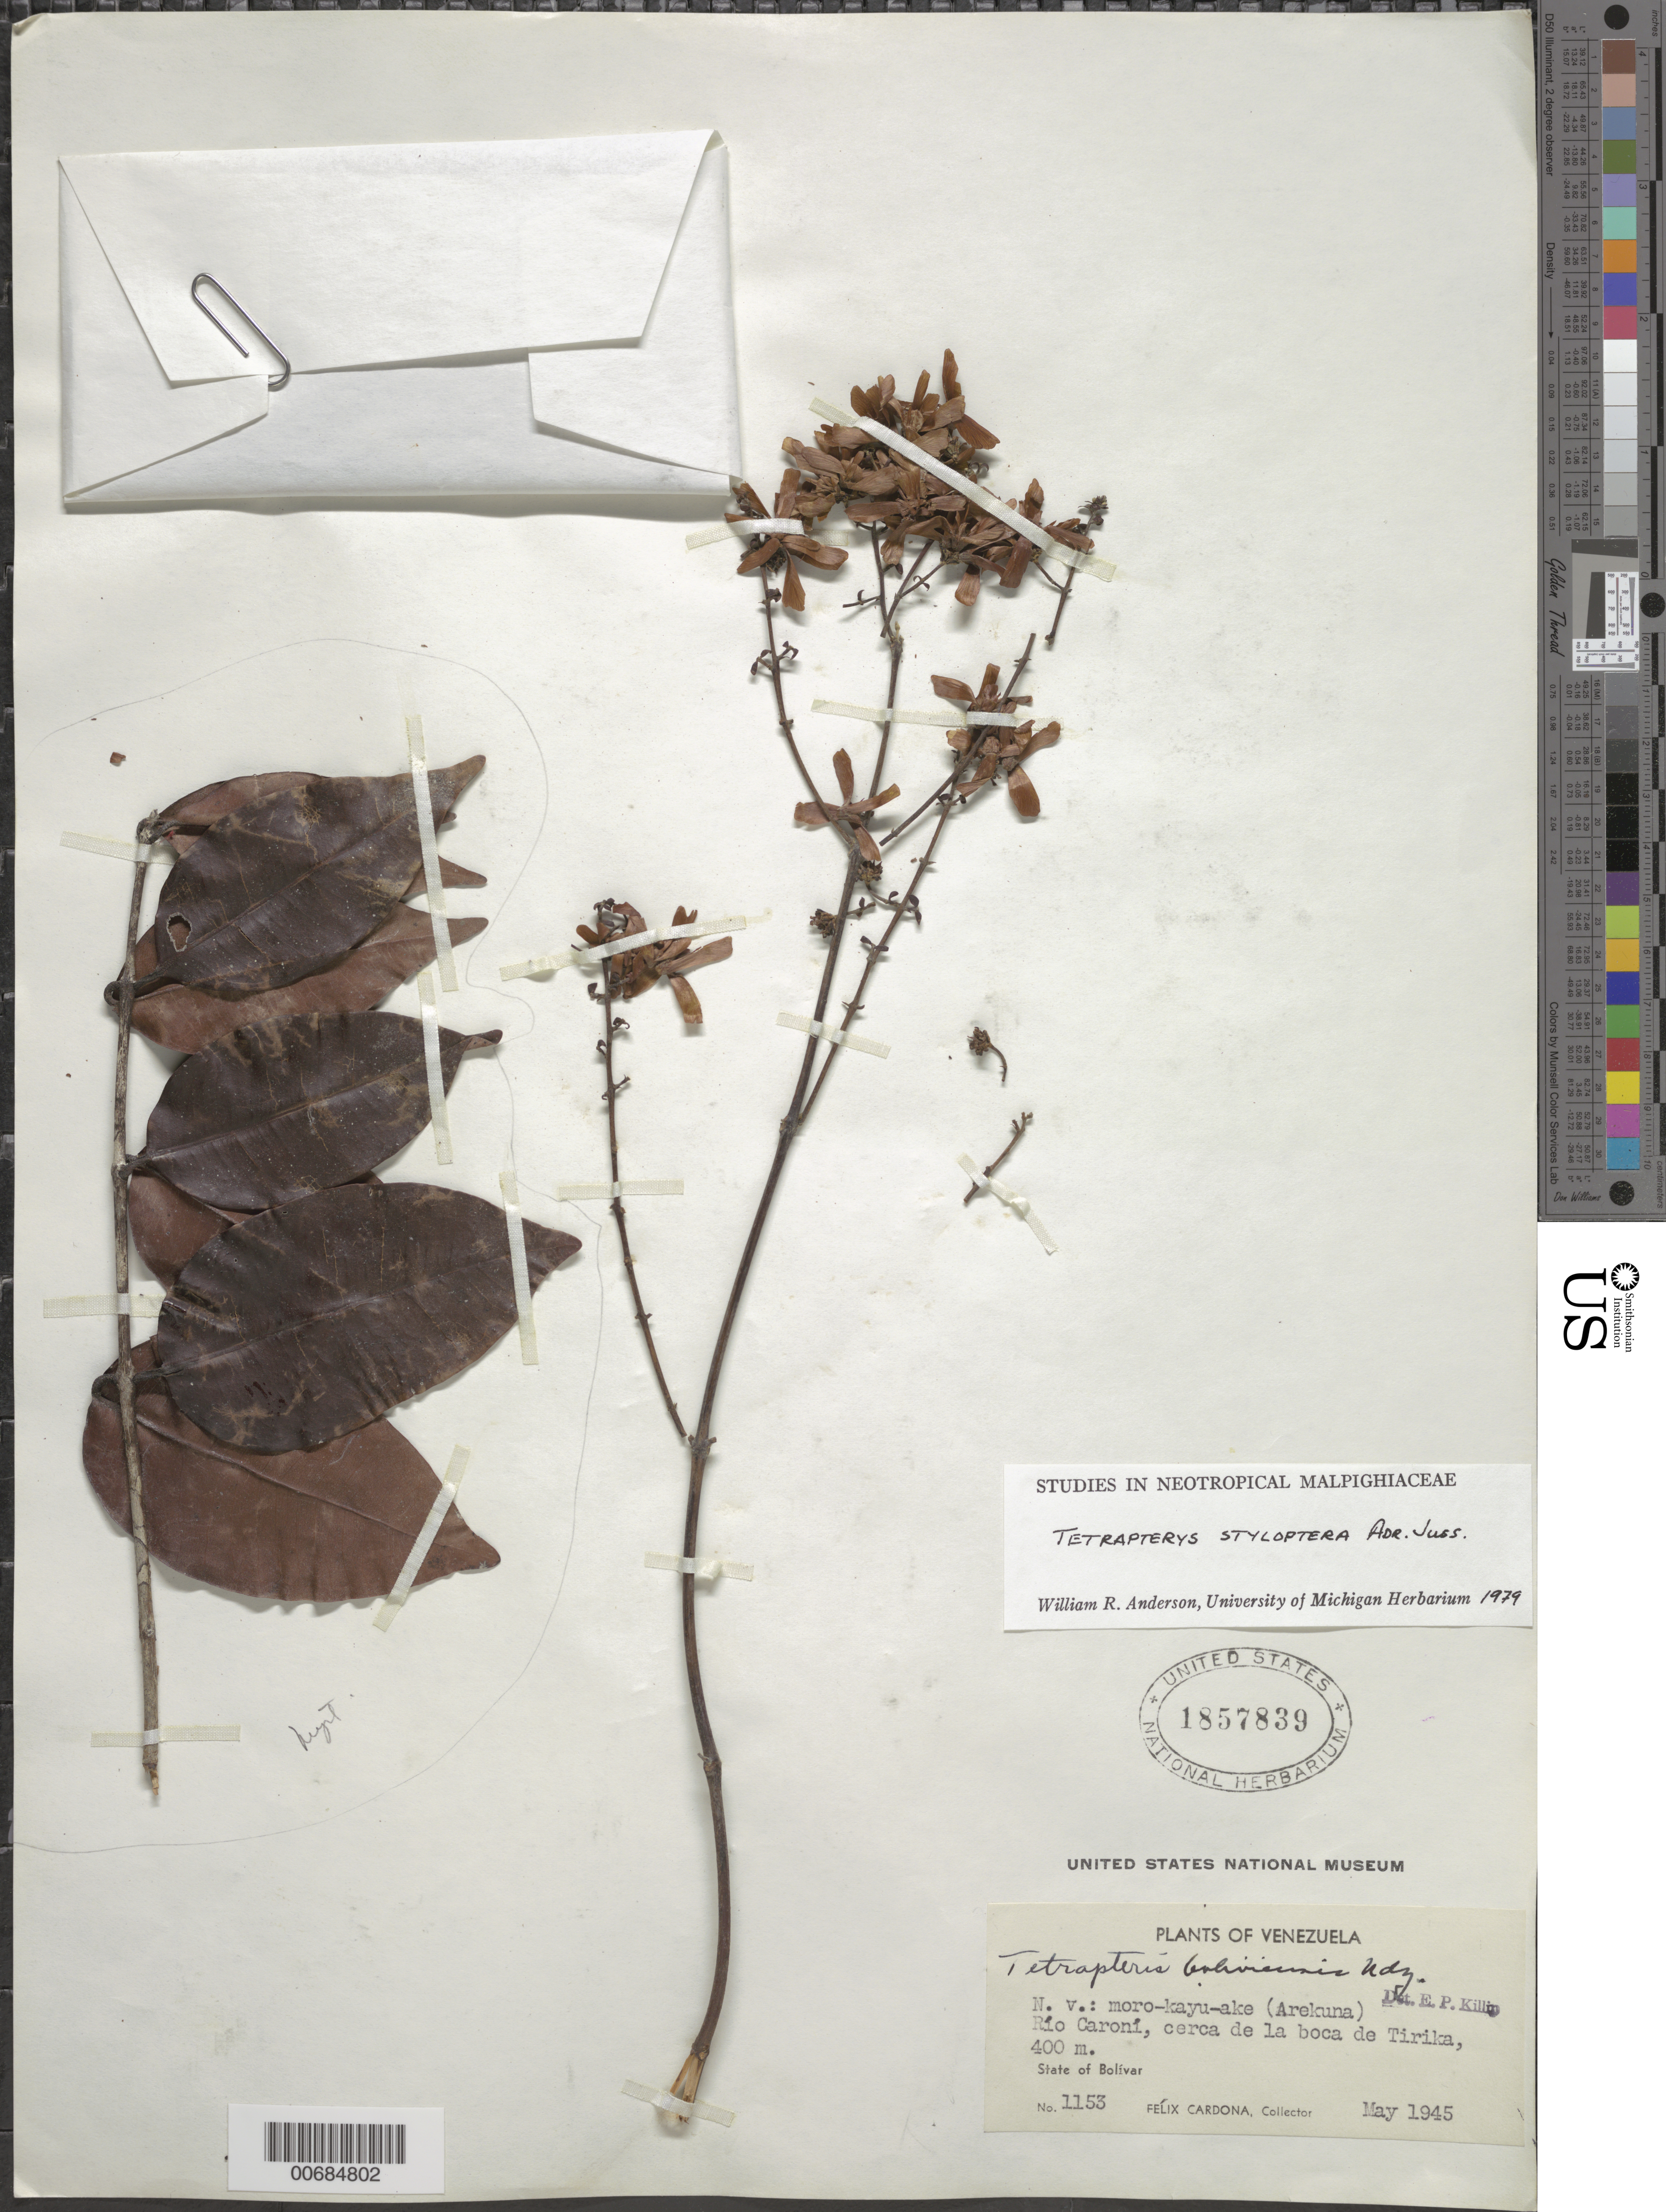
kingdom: Plantae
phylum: Tracheophyta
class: Magnoliopsida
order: Malpighiales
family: Malpighiaceae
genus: Glicophyllum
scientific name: Glicophyllum stylopterum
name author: (A. Juss.) R.F. Almeida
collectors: F. Cardona Puig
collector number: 1153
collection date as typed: May-45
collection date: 1945-05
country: Venezuela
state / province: Bolívar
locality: Río Caroní, Río Tírica (Guayana)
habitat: Near mouth of river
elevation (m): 400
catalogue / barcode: US 1857839